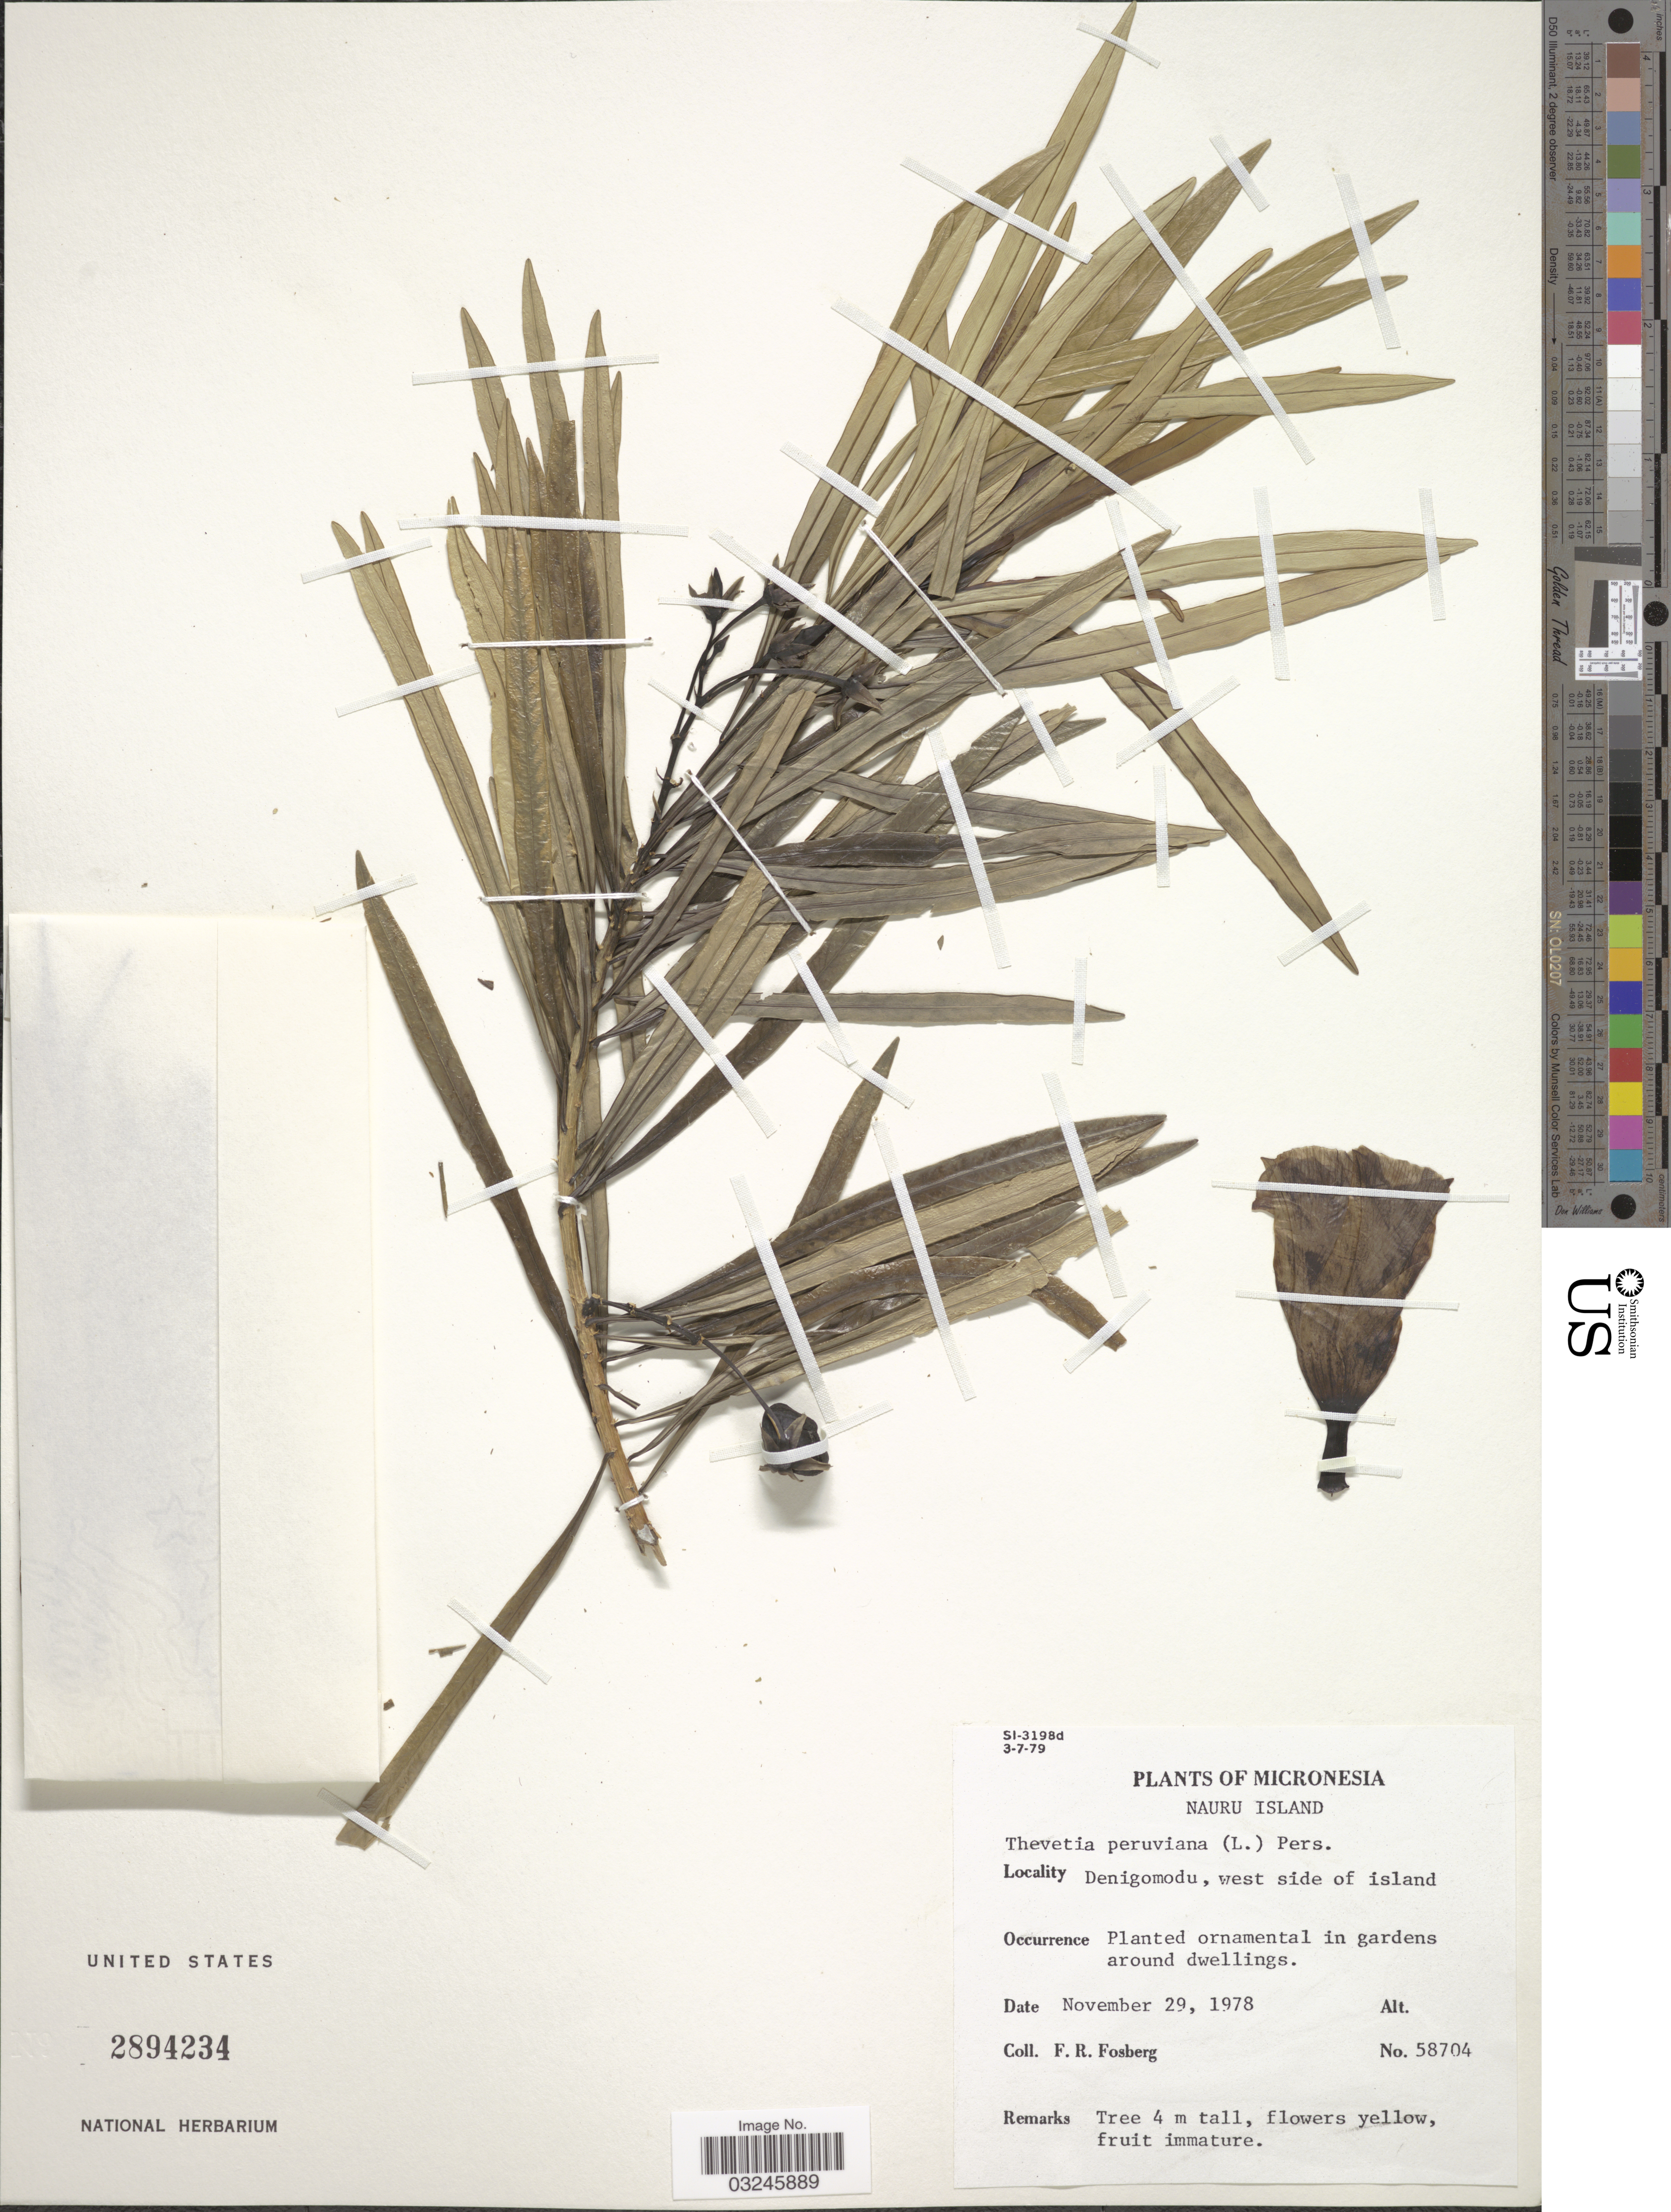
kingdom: Plantae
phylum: Tracheophyta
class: Magnoliopsida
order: Gentianales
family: Apocynaceae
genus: Thevetia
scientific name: Thevetia neriifolia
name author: Juss. ex Steud.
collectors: F. R. Fosberg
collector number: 58704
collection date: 1978-11-29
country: Nauru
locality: Micronesia. Nauru Island, Denigomodu, west side of island.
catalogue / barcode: US 2894234